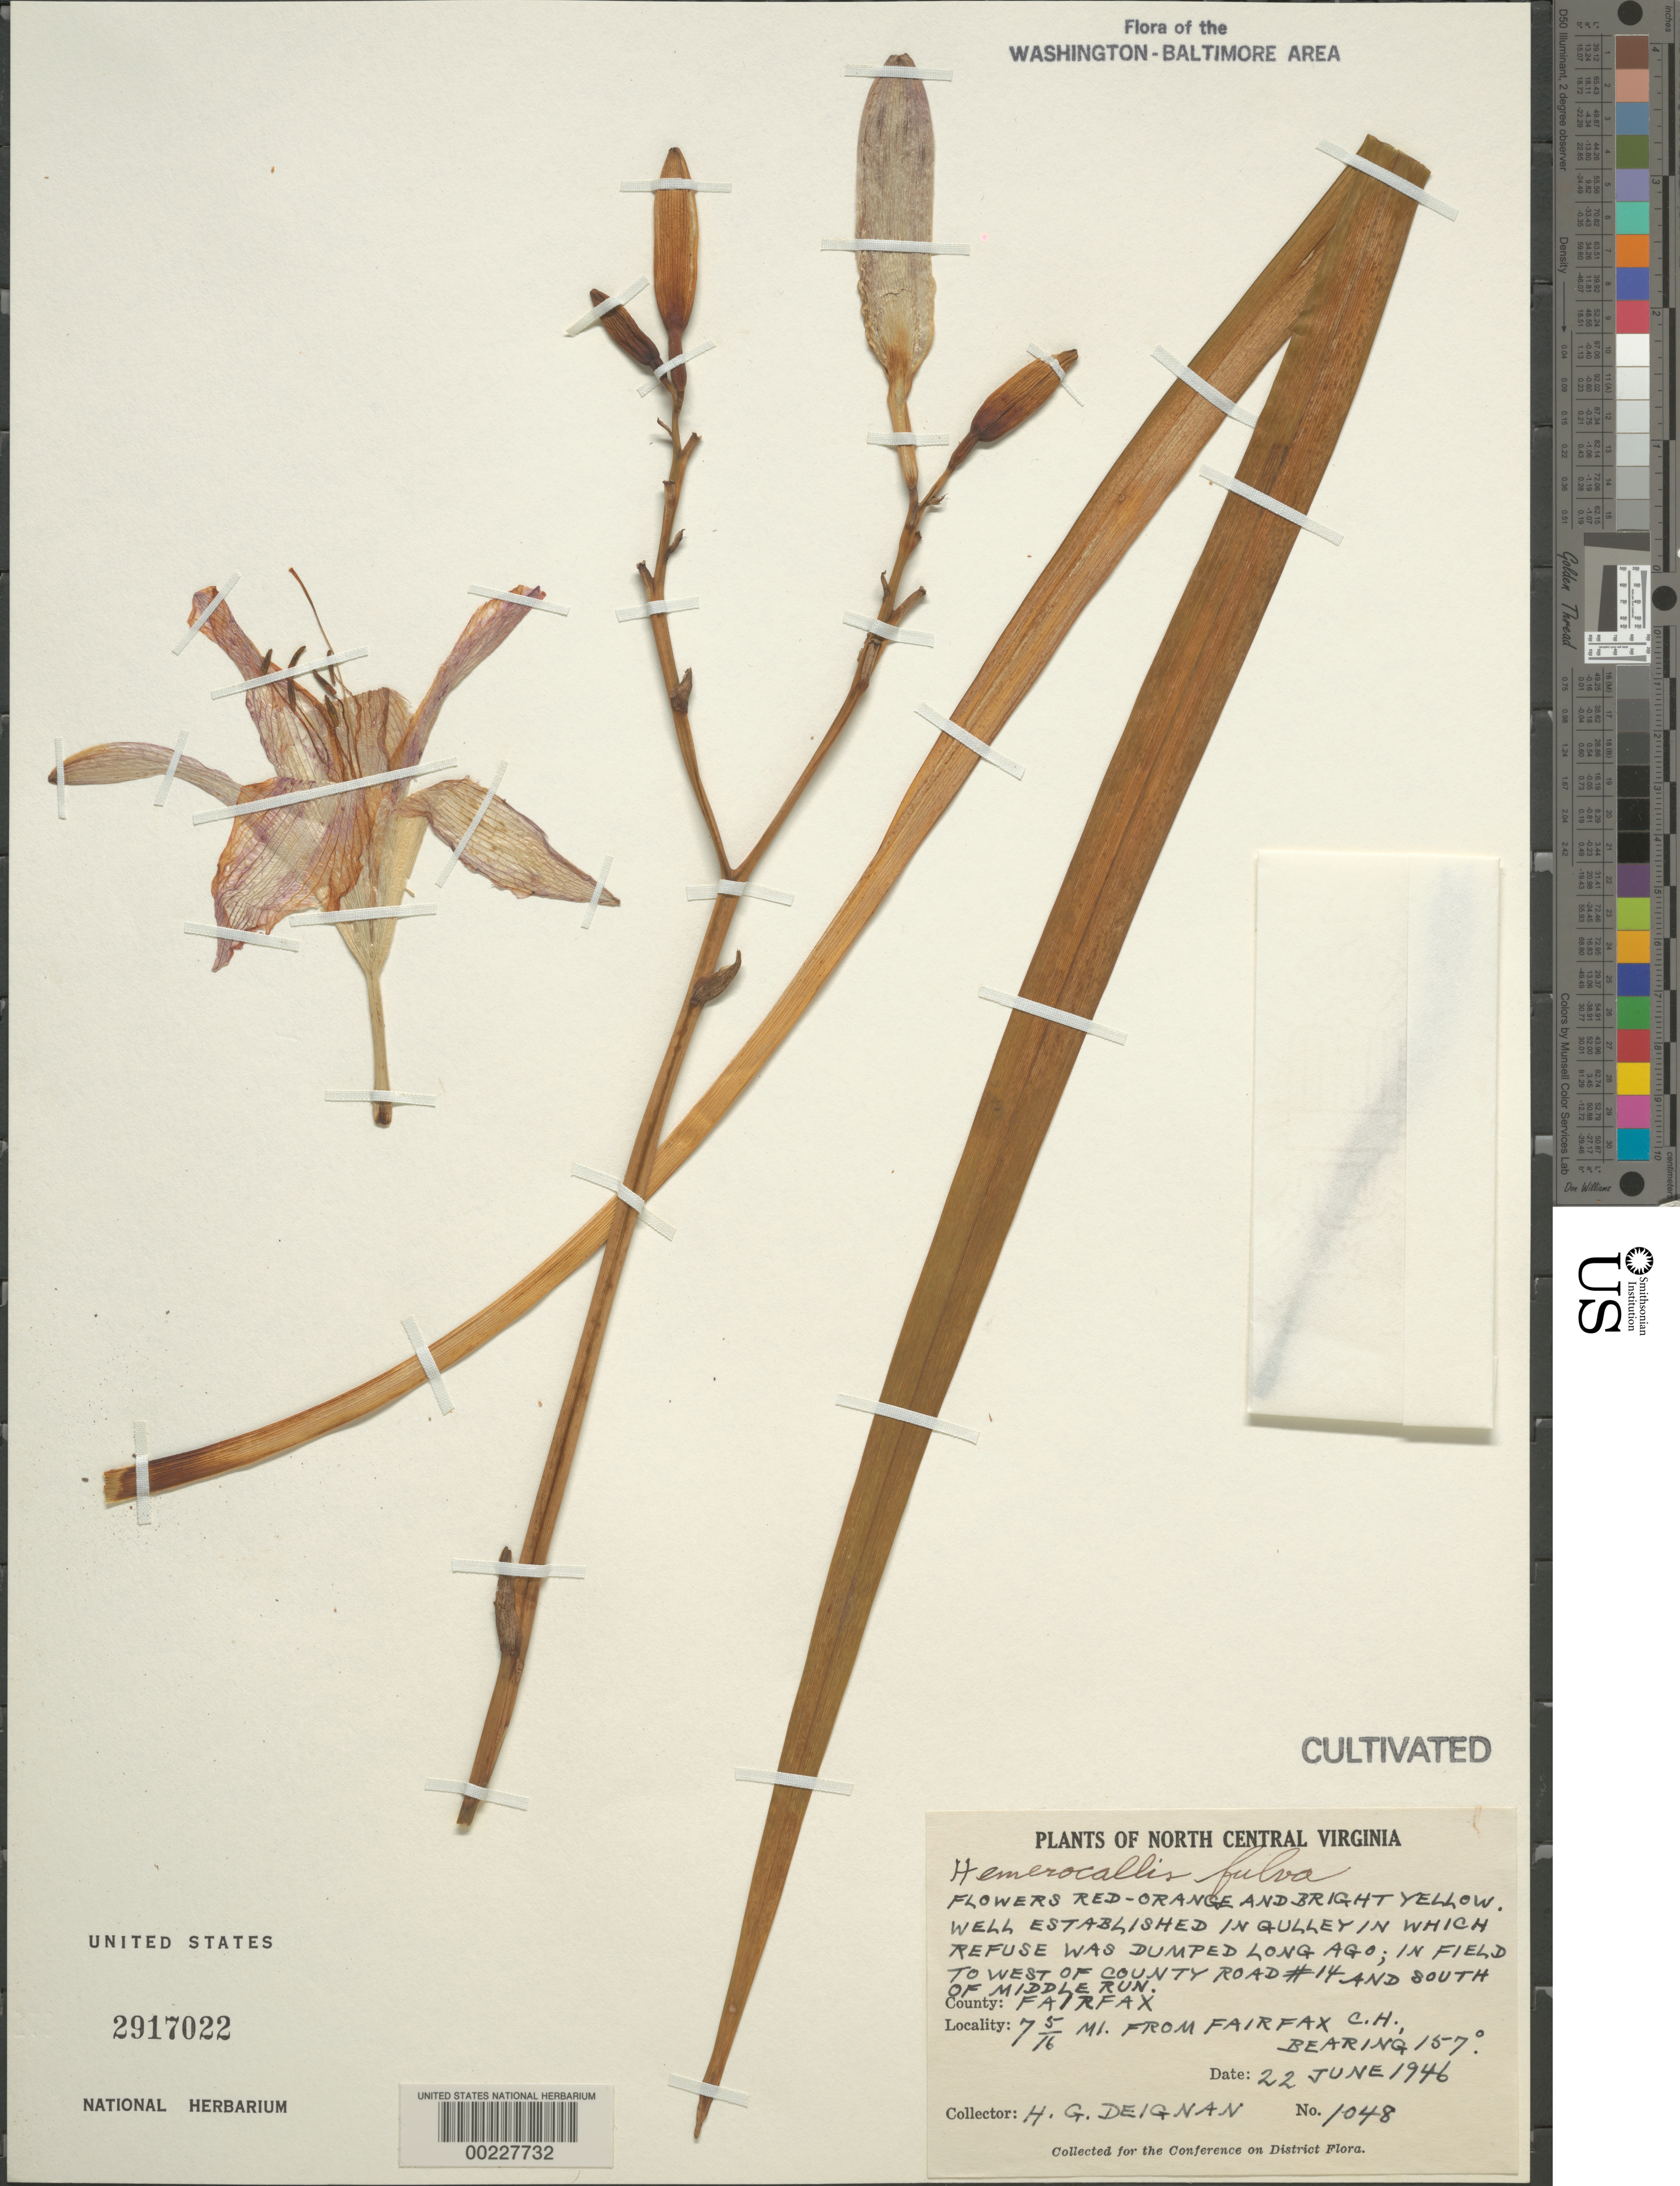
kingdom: Plantae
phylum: Tracheophyta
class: Liliopsida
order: Asparagales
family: Asphodelaceae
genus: Hemerocallis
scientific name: Hemerocallis fulva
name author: L.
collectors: H. Deignan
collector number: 1048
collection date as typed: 22 Jun 1946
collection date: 1946-06-22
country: United States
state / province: Virginia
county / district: Fairfax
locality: In field to W of County Road #14 & S of Middle Run; in Gulley; 7 5/16 mi from Fairfax Court House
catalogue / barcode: US 2917022